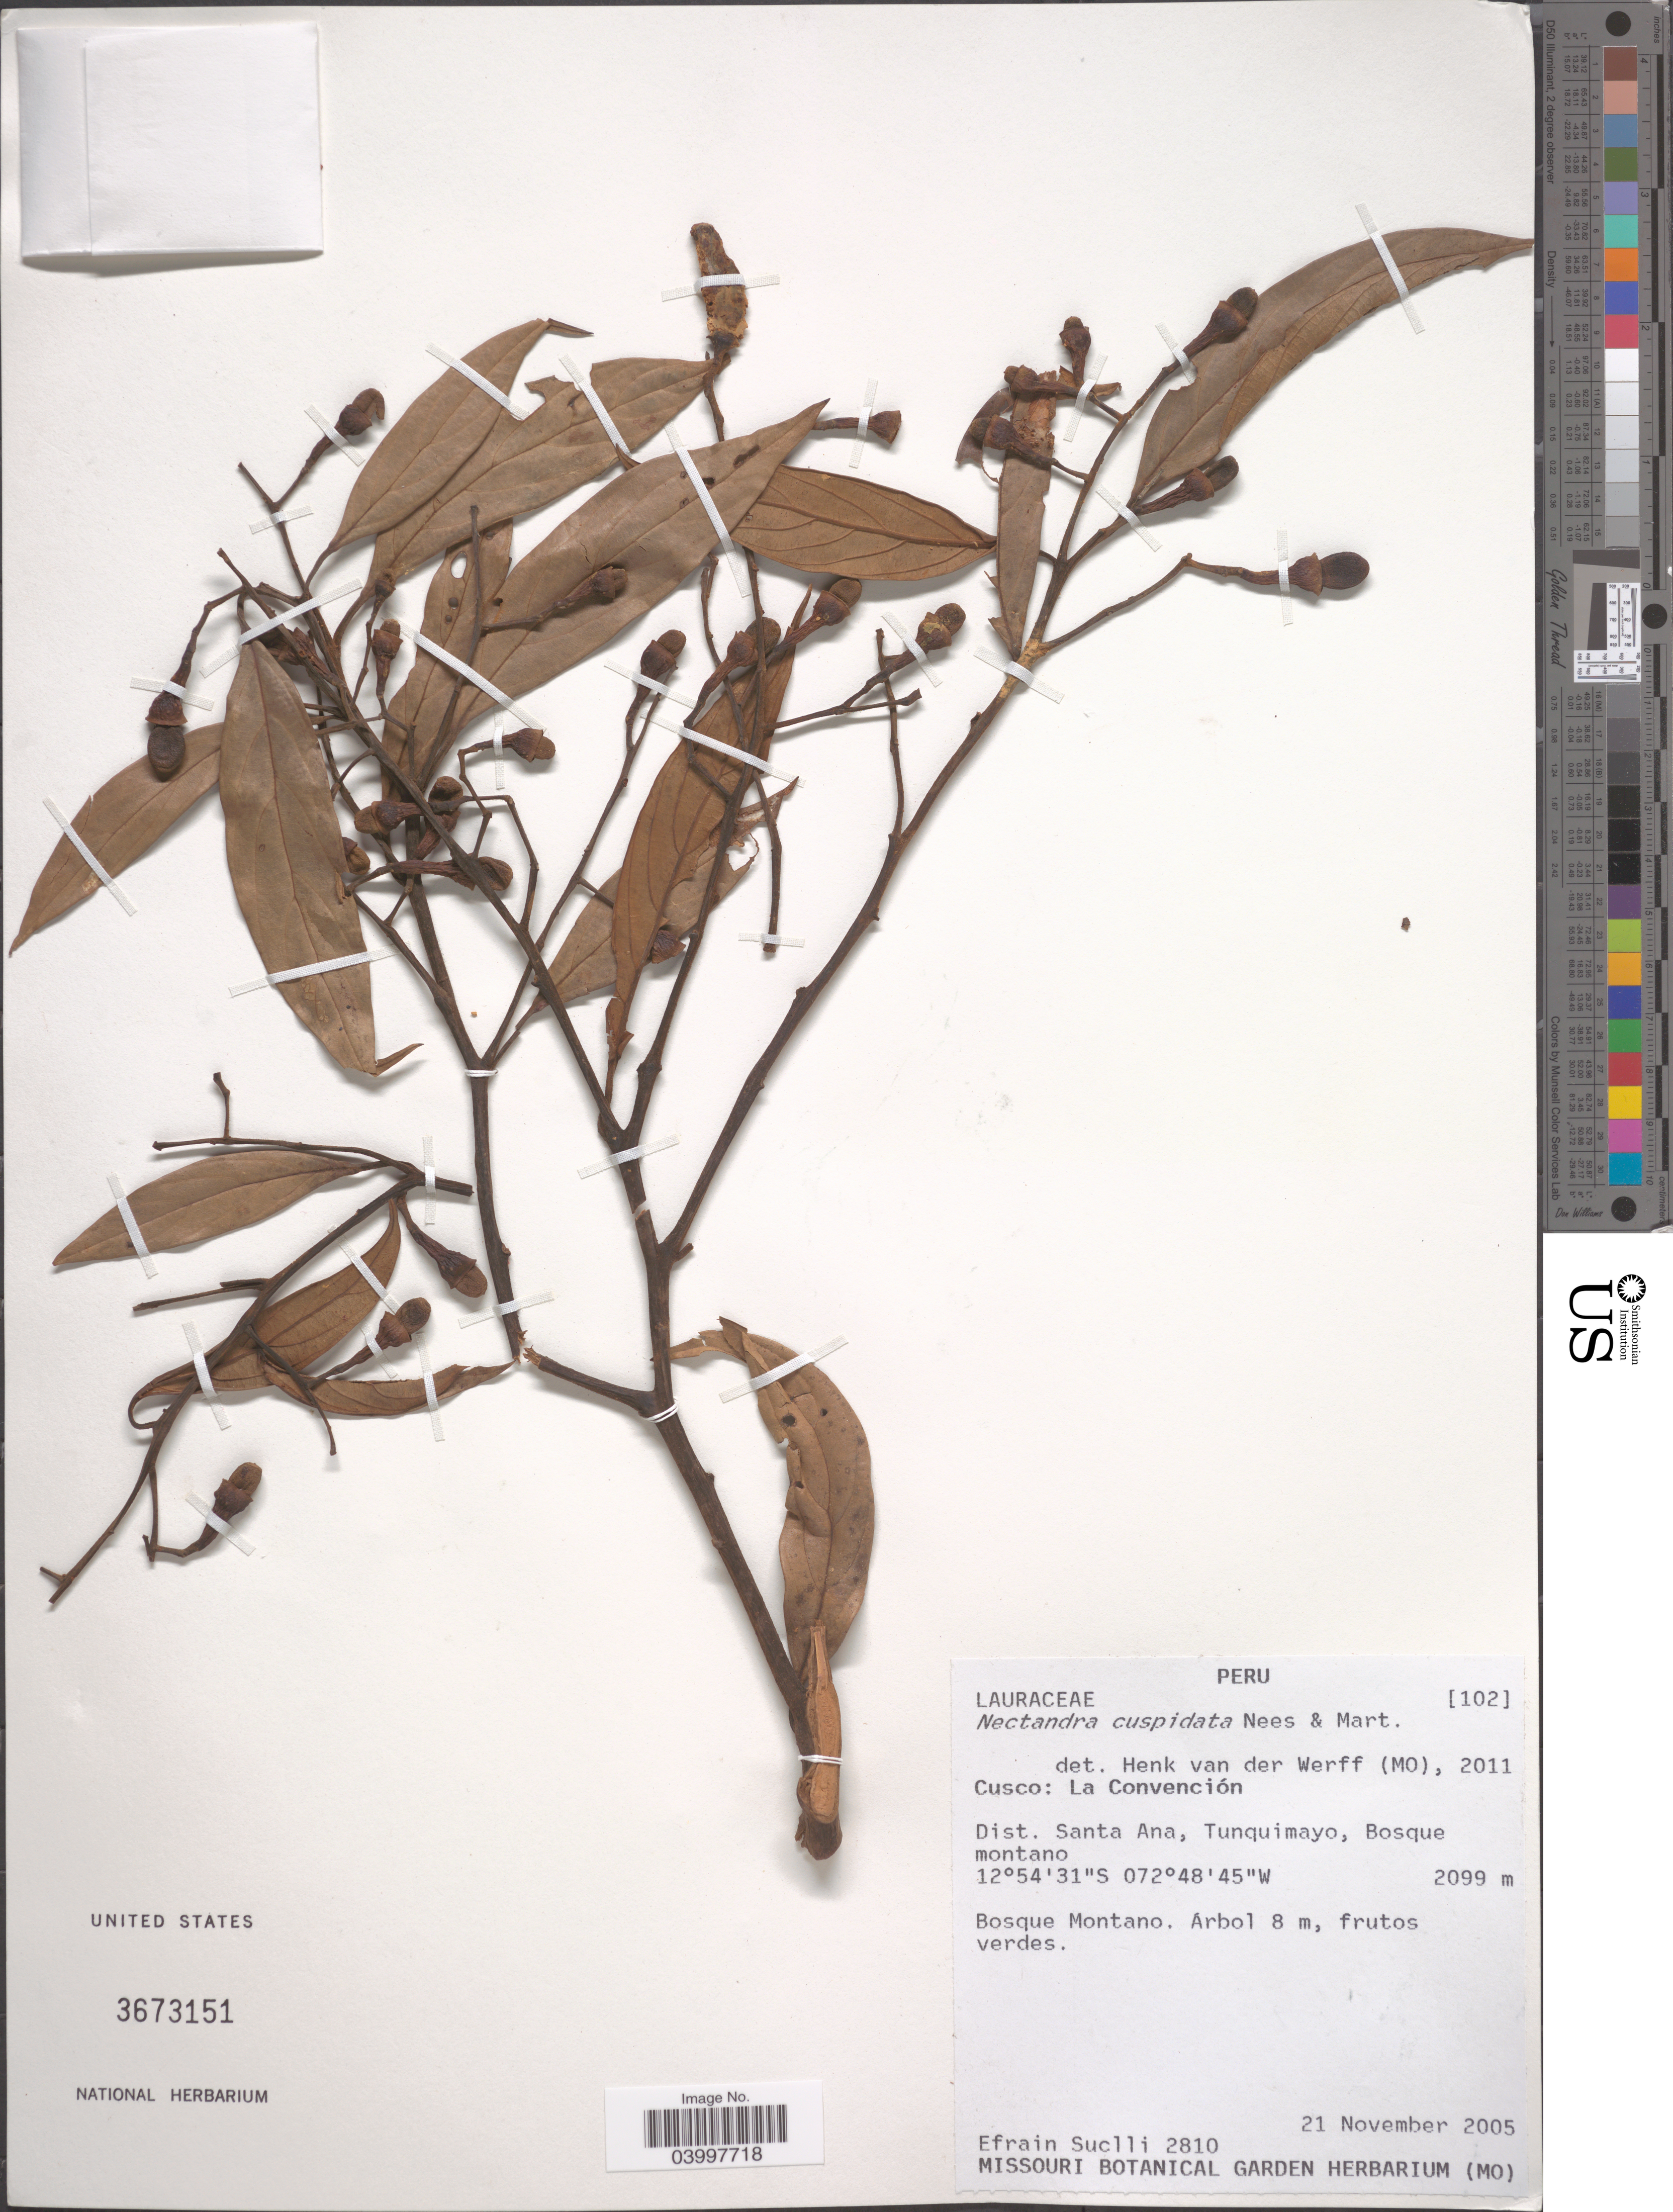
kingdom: Plantae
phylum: Tracheophyta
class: Magnoliopsida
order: Laurales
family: Lauraceae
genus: Nectandra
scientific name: Nectandra cuspidata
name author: Nees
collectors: E. Suclli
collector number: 2810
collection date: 2005-11-21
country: Peru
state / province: Cusco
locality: La Convención. Dist. Santa Ana, Tunquimayo, Bosque montano.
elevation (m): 2099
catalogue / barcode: US 3673151